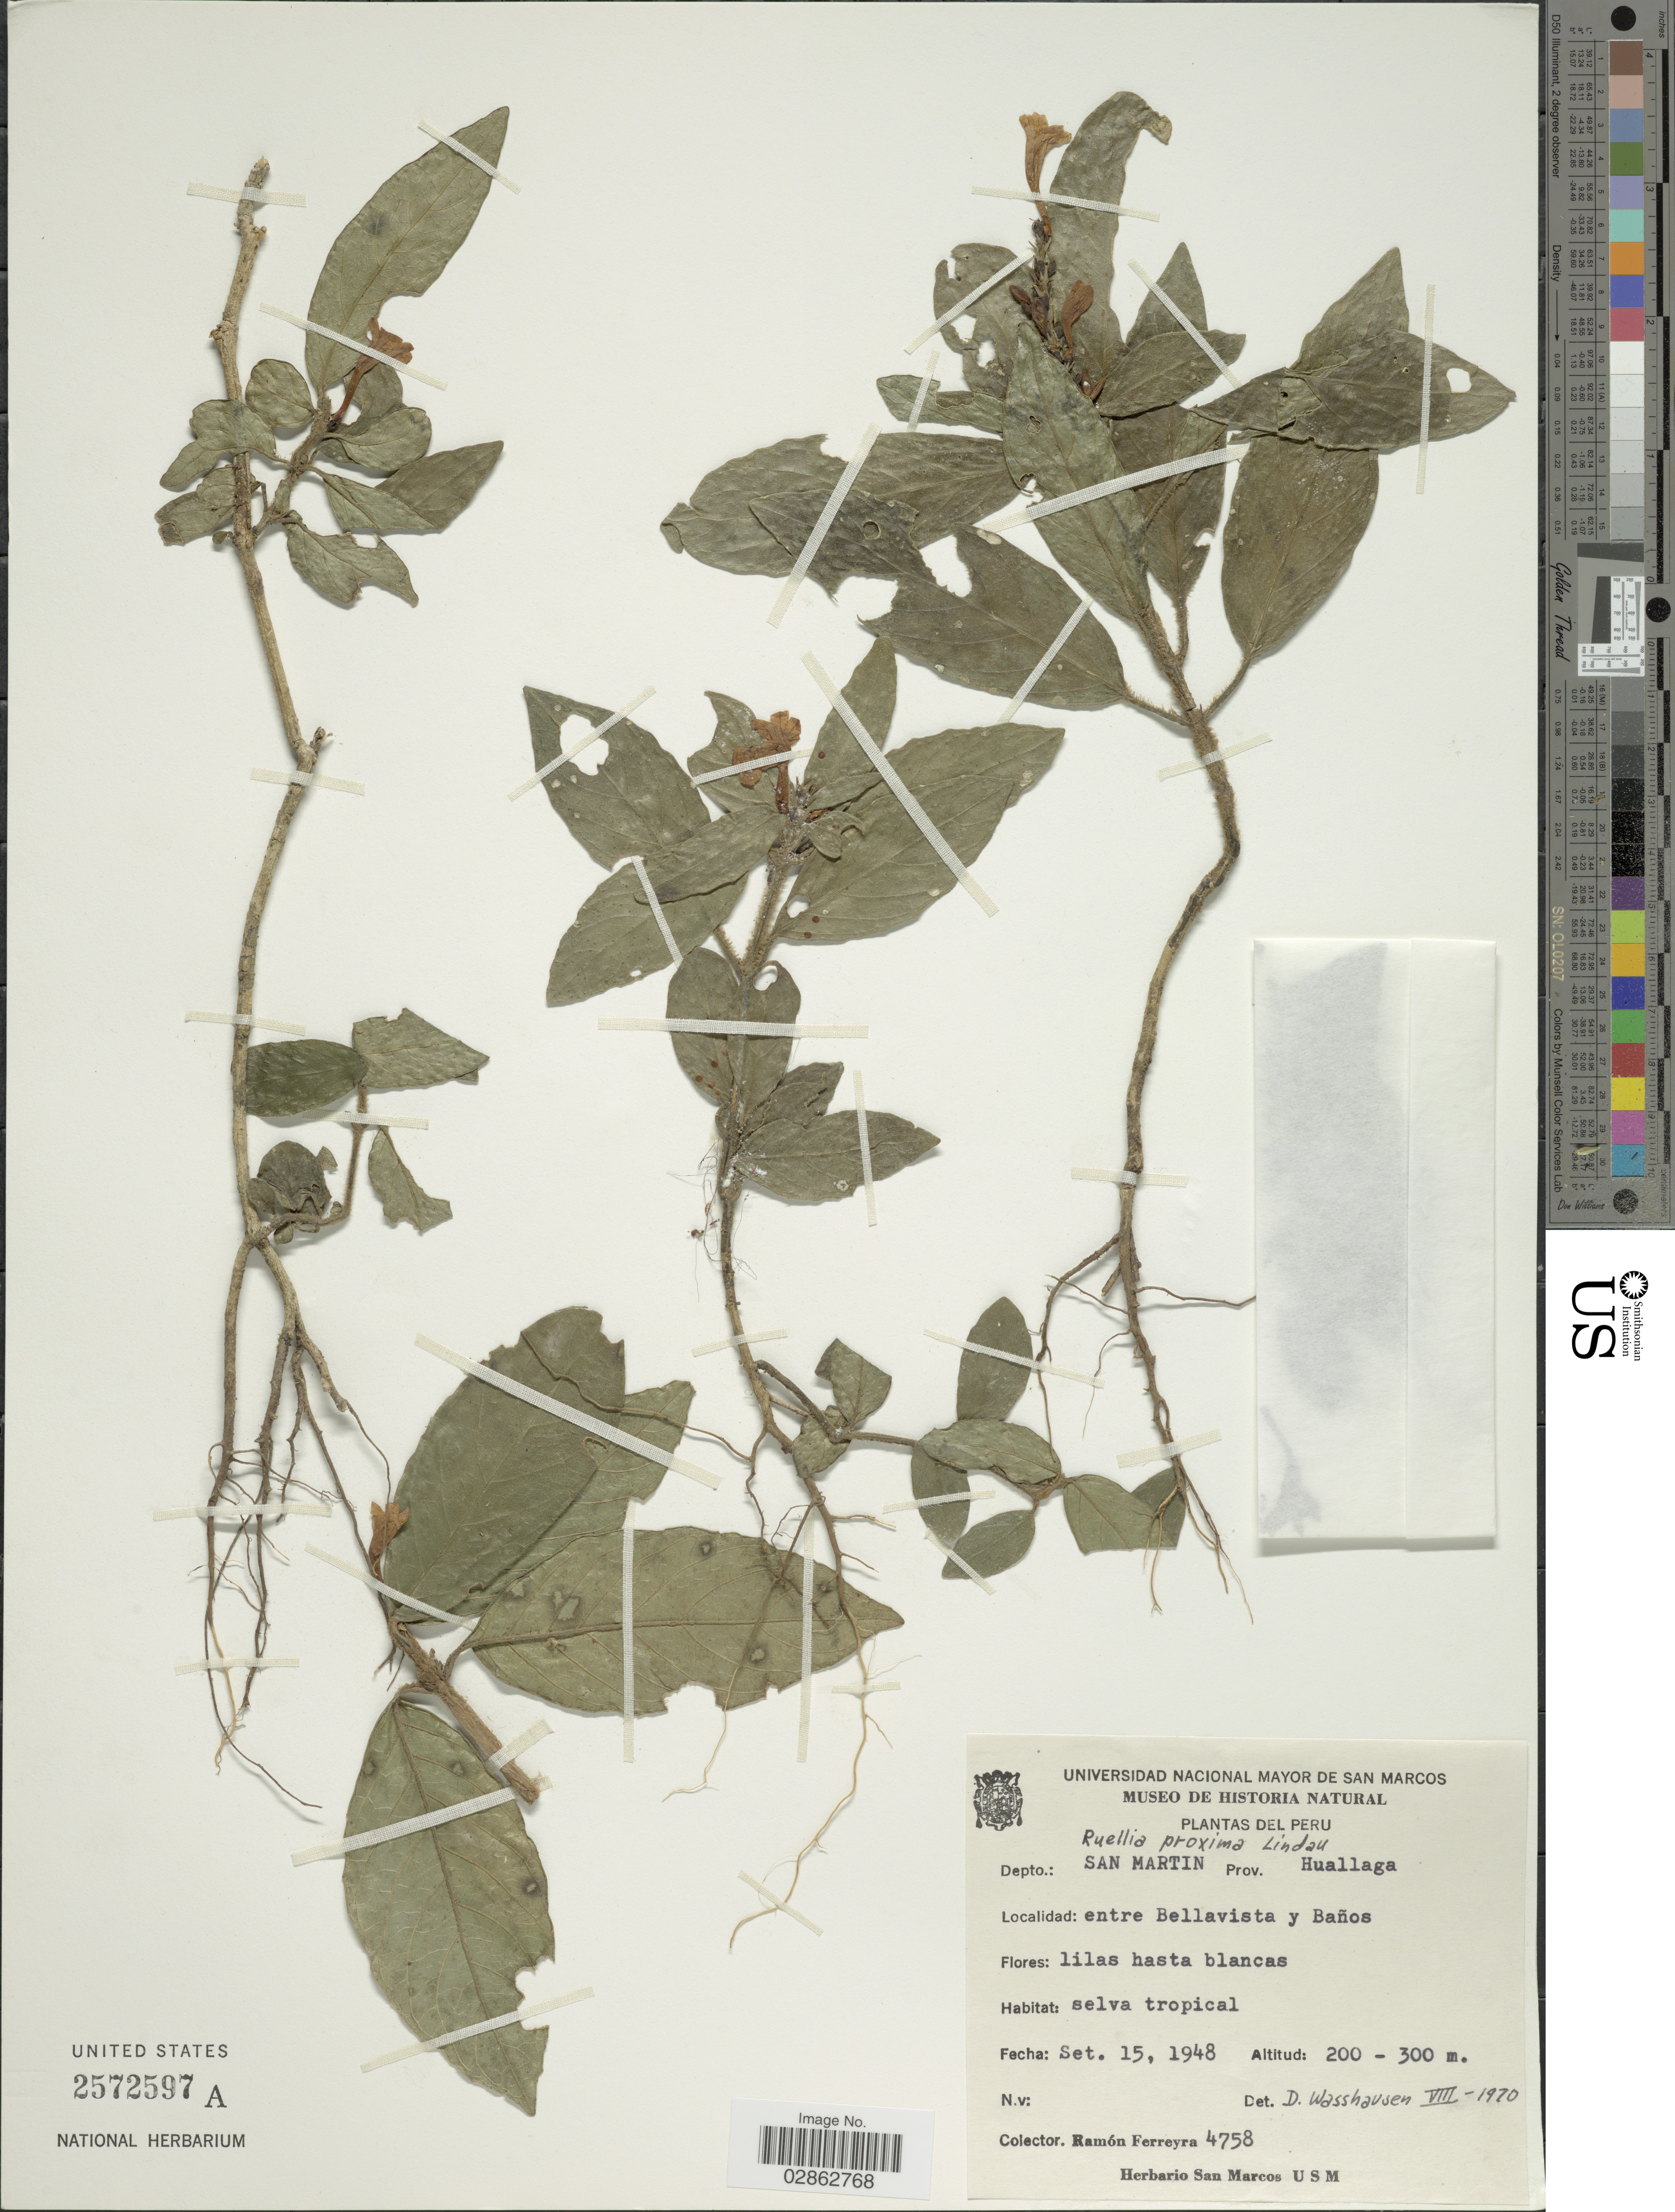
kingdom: Plantae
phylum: Tracheophyta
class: Magnoliopsida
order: Lamiales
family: Acanthaceae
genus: Ruellia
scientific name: Ruellia sp.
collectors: R. A. Ferreyra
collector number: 4758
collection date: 1948-09-15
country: Peru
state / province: San Martín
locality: Depto.: San Martin. Prov. Huallaga. Entre Bellavista y Baños.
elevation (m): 200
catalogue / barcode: US 2572597A